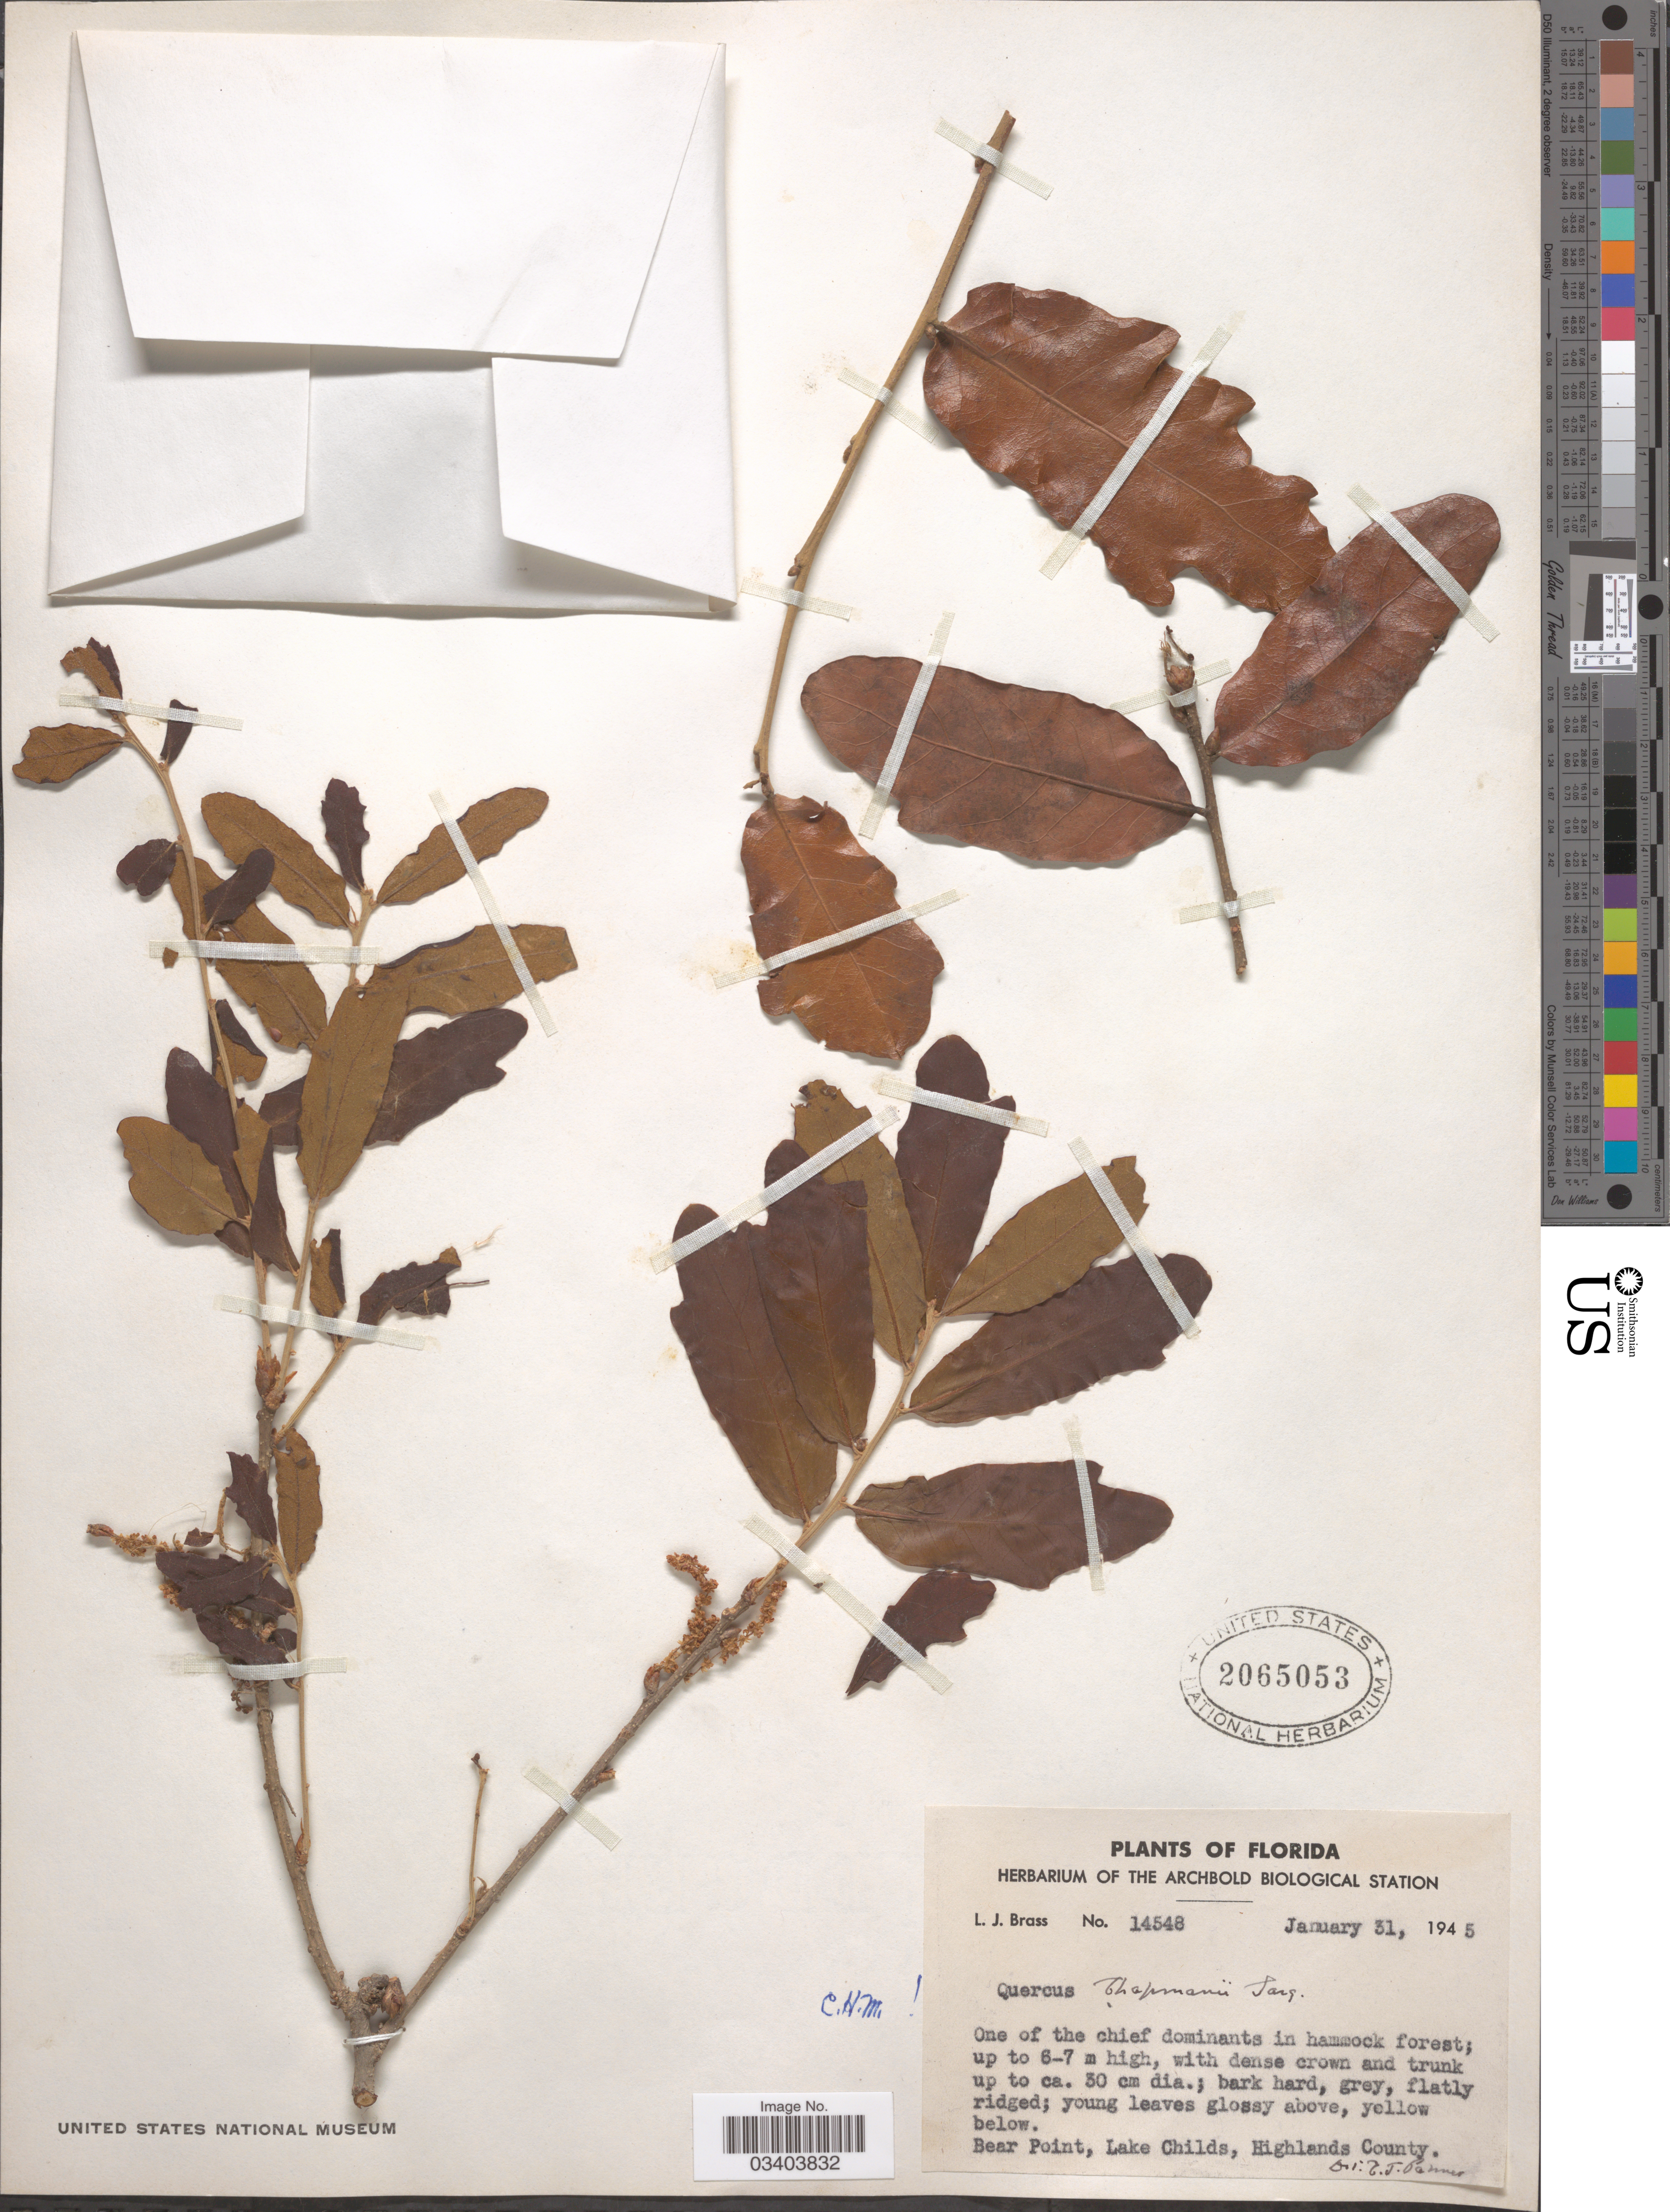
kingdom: Plantae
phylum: Tracheophyta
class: Magnoliopsida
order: Fagales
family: Fagaceae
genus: Quercus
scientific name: Quercus chapmanii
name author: Sarg.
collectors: L. J. Brass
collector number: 14548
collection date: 1945-01-31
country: United States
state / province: Florida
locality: Bear Point, Lake Childs, Highlands County.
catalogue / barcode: US 2065053